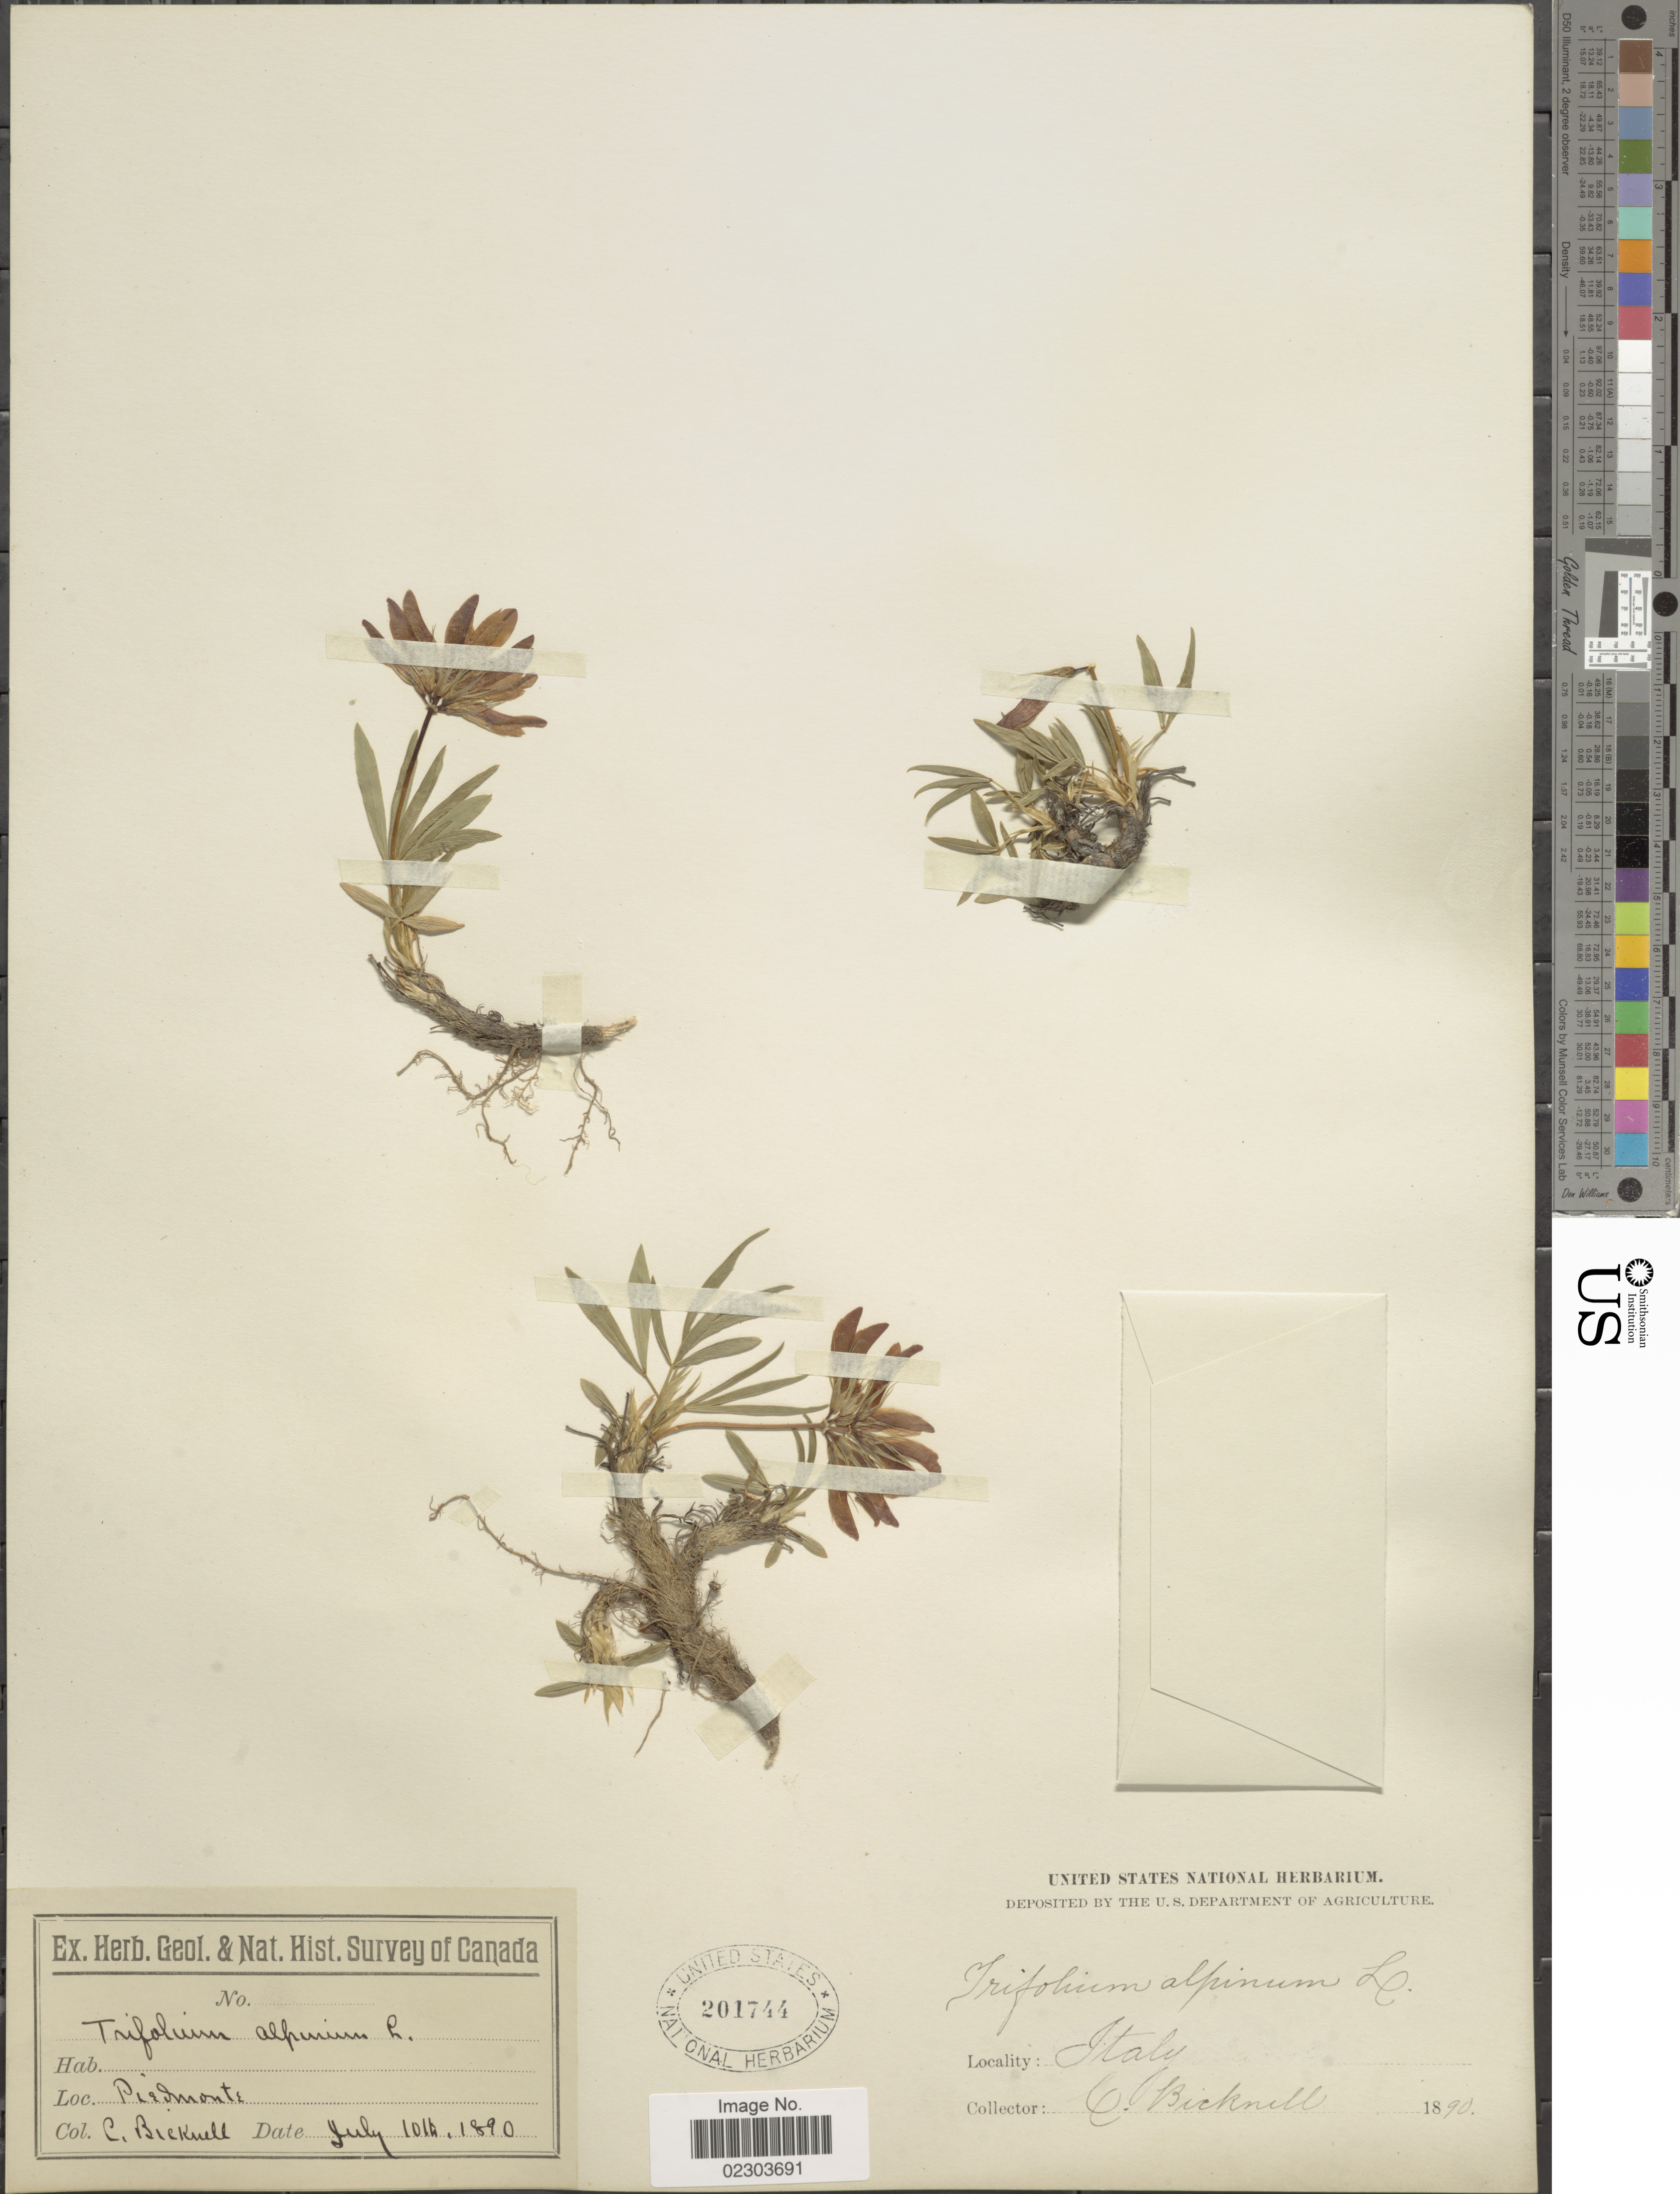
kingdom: Plantae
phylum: Tracheophyta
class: Magnoliopsida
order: Fabales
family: Fabaceae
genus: Trifolium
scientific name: Trifolium alpinum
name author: L.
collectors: C. Bicknell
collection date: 1890-07-10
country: Italy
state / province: Piedmont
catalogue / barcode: US 201744